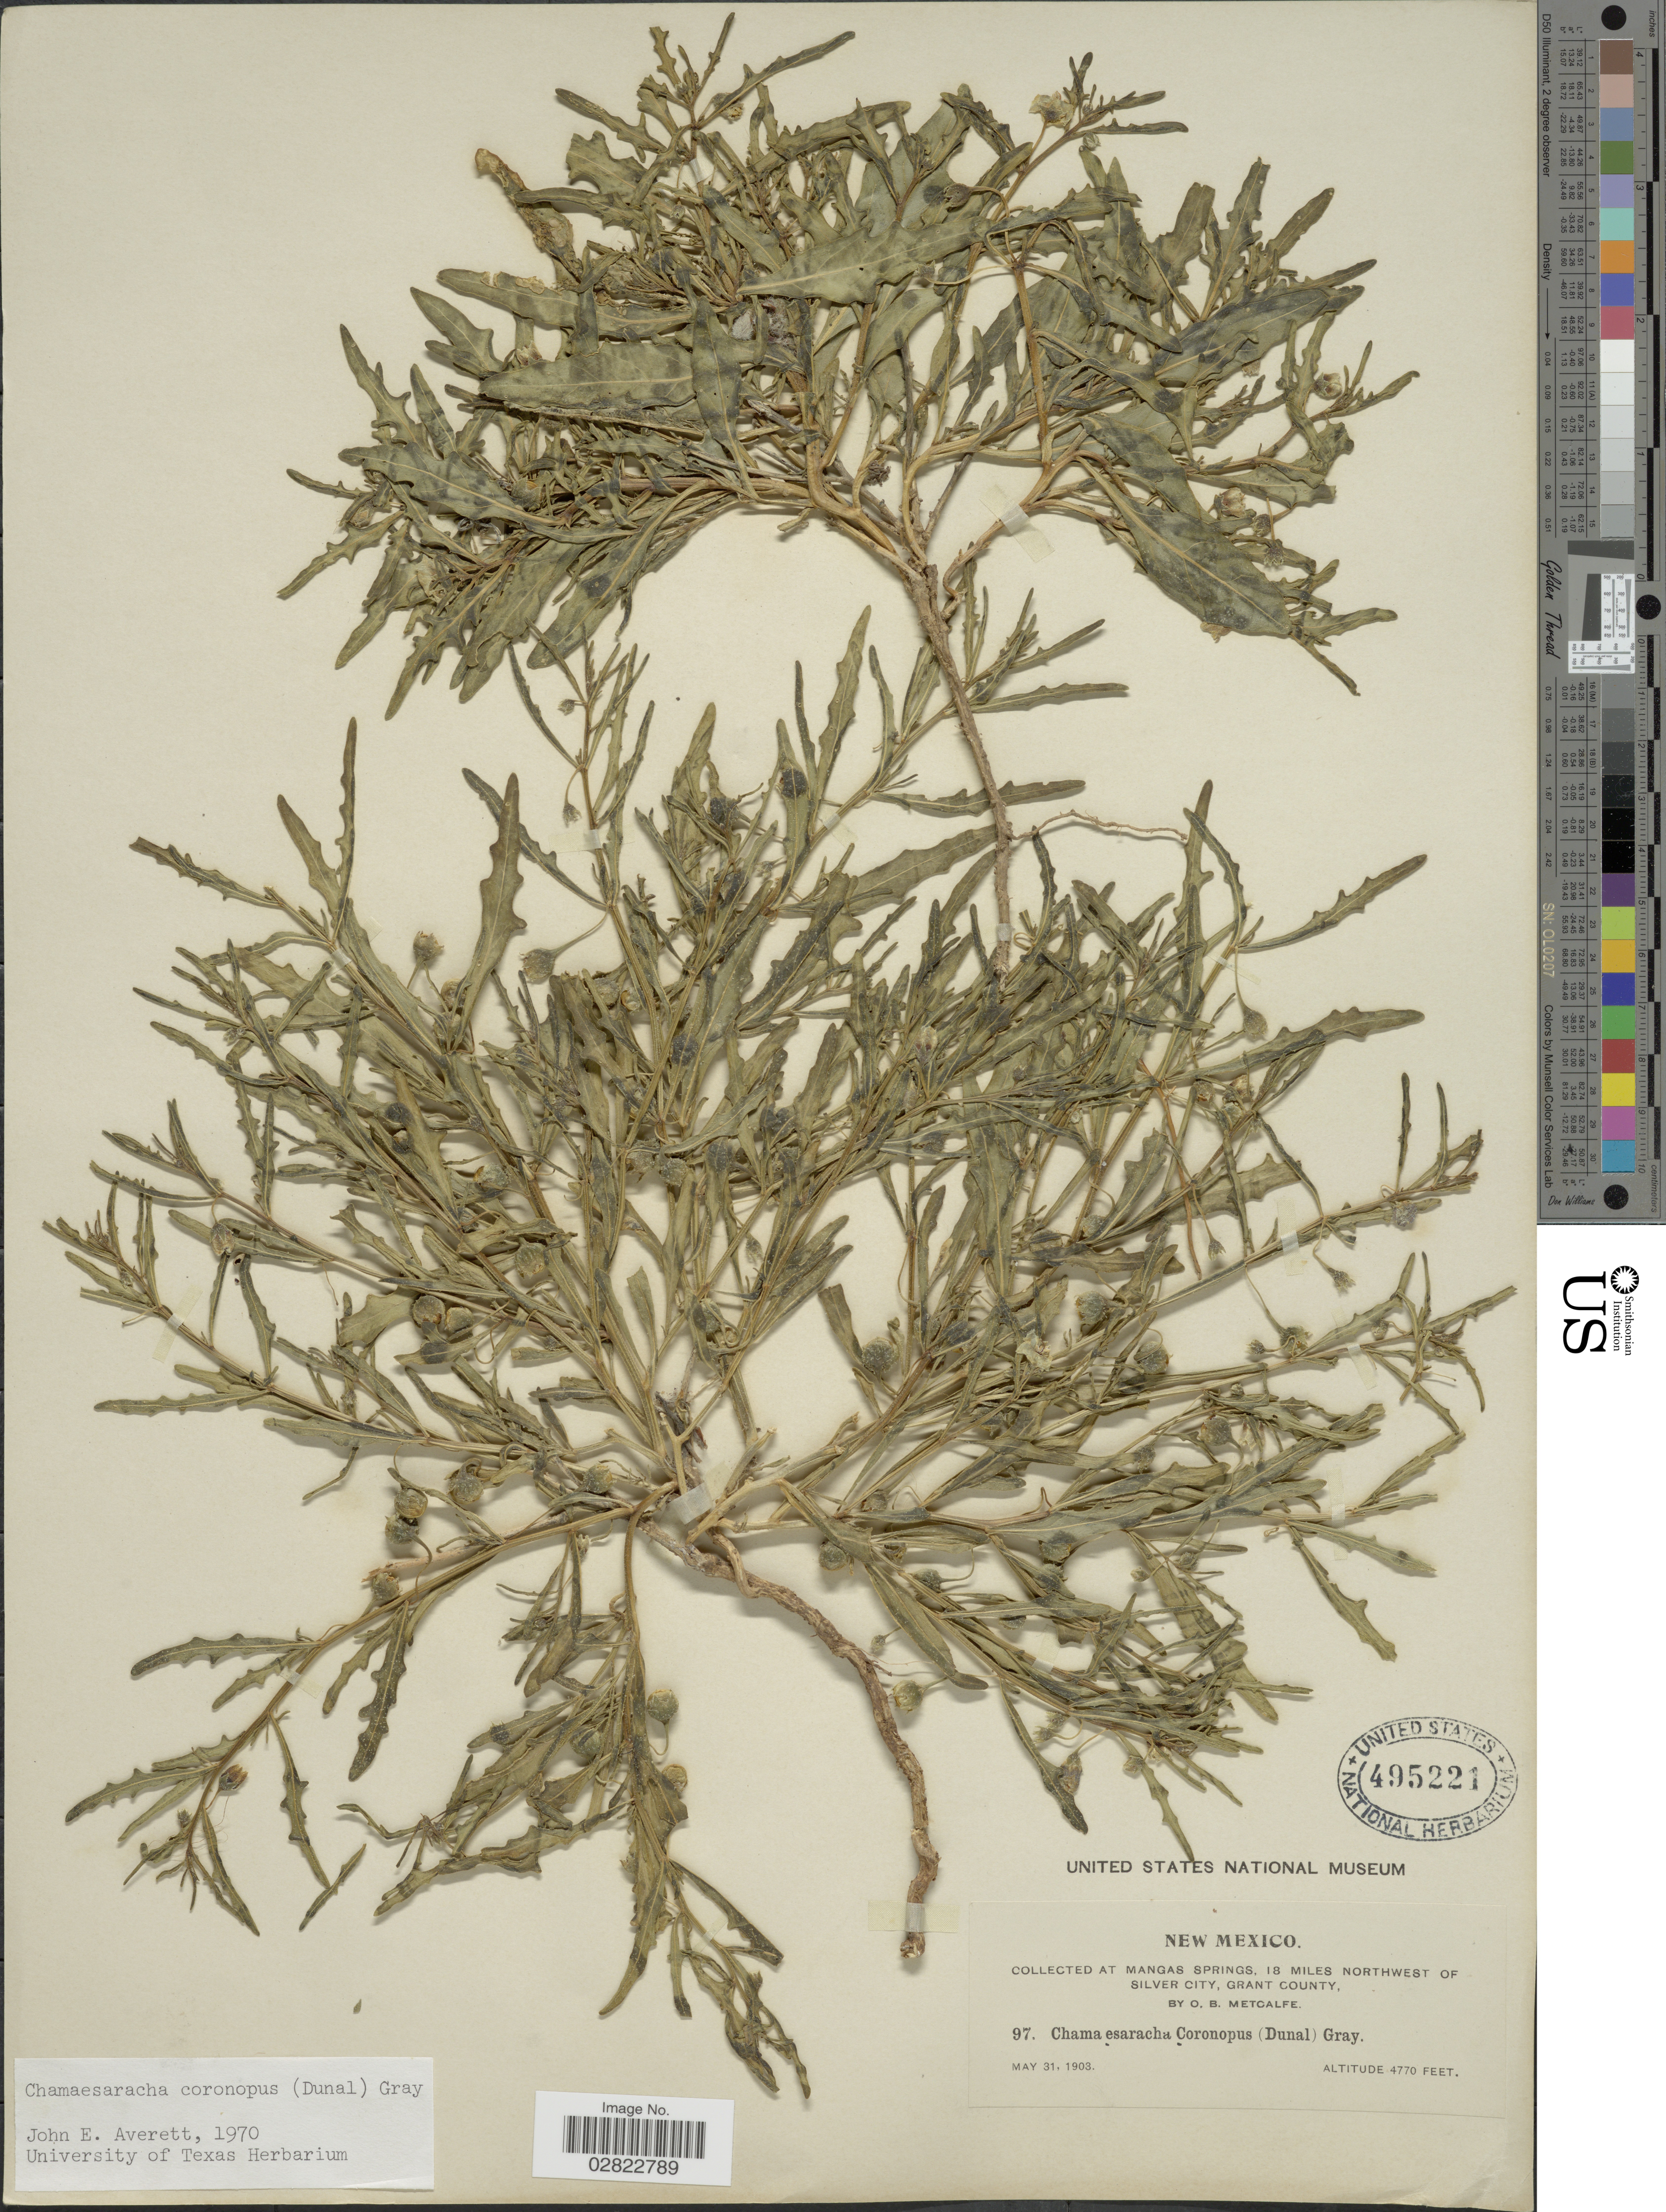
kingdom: Plantae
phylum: Tracheophyta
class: Magnoliopsida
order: Solanales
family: Solanaceae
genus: Chamaesaracha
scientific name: Chamaesaracha coronopus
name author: (Dunal) A. Gray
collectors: O. B. Metcalfe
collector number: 97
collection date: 1903-05-31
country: United States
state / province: New Mexico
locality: Mangas Springs, 18 miles Northwest of Silver City, Grant County.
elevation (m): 1454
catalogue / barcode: US 495221